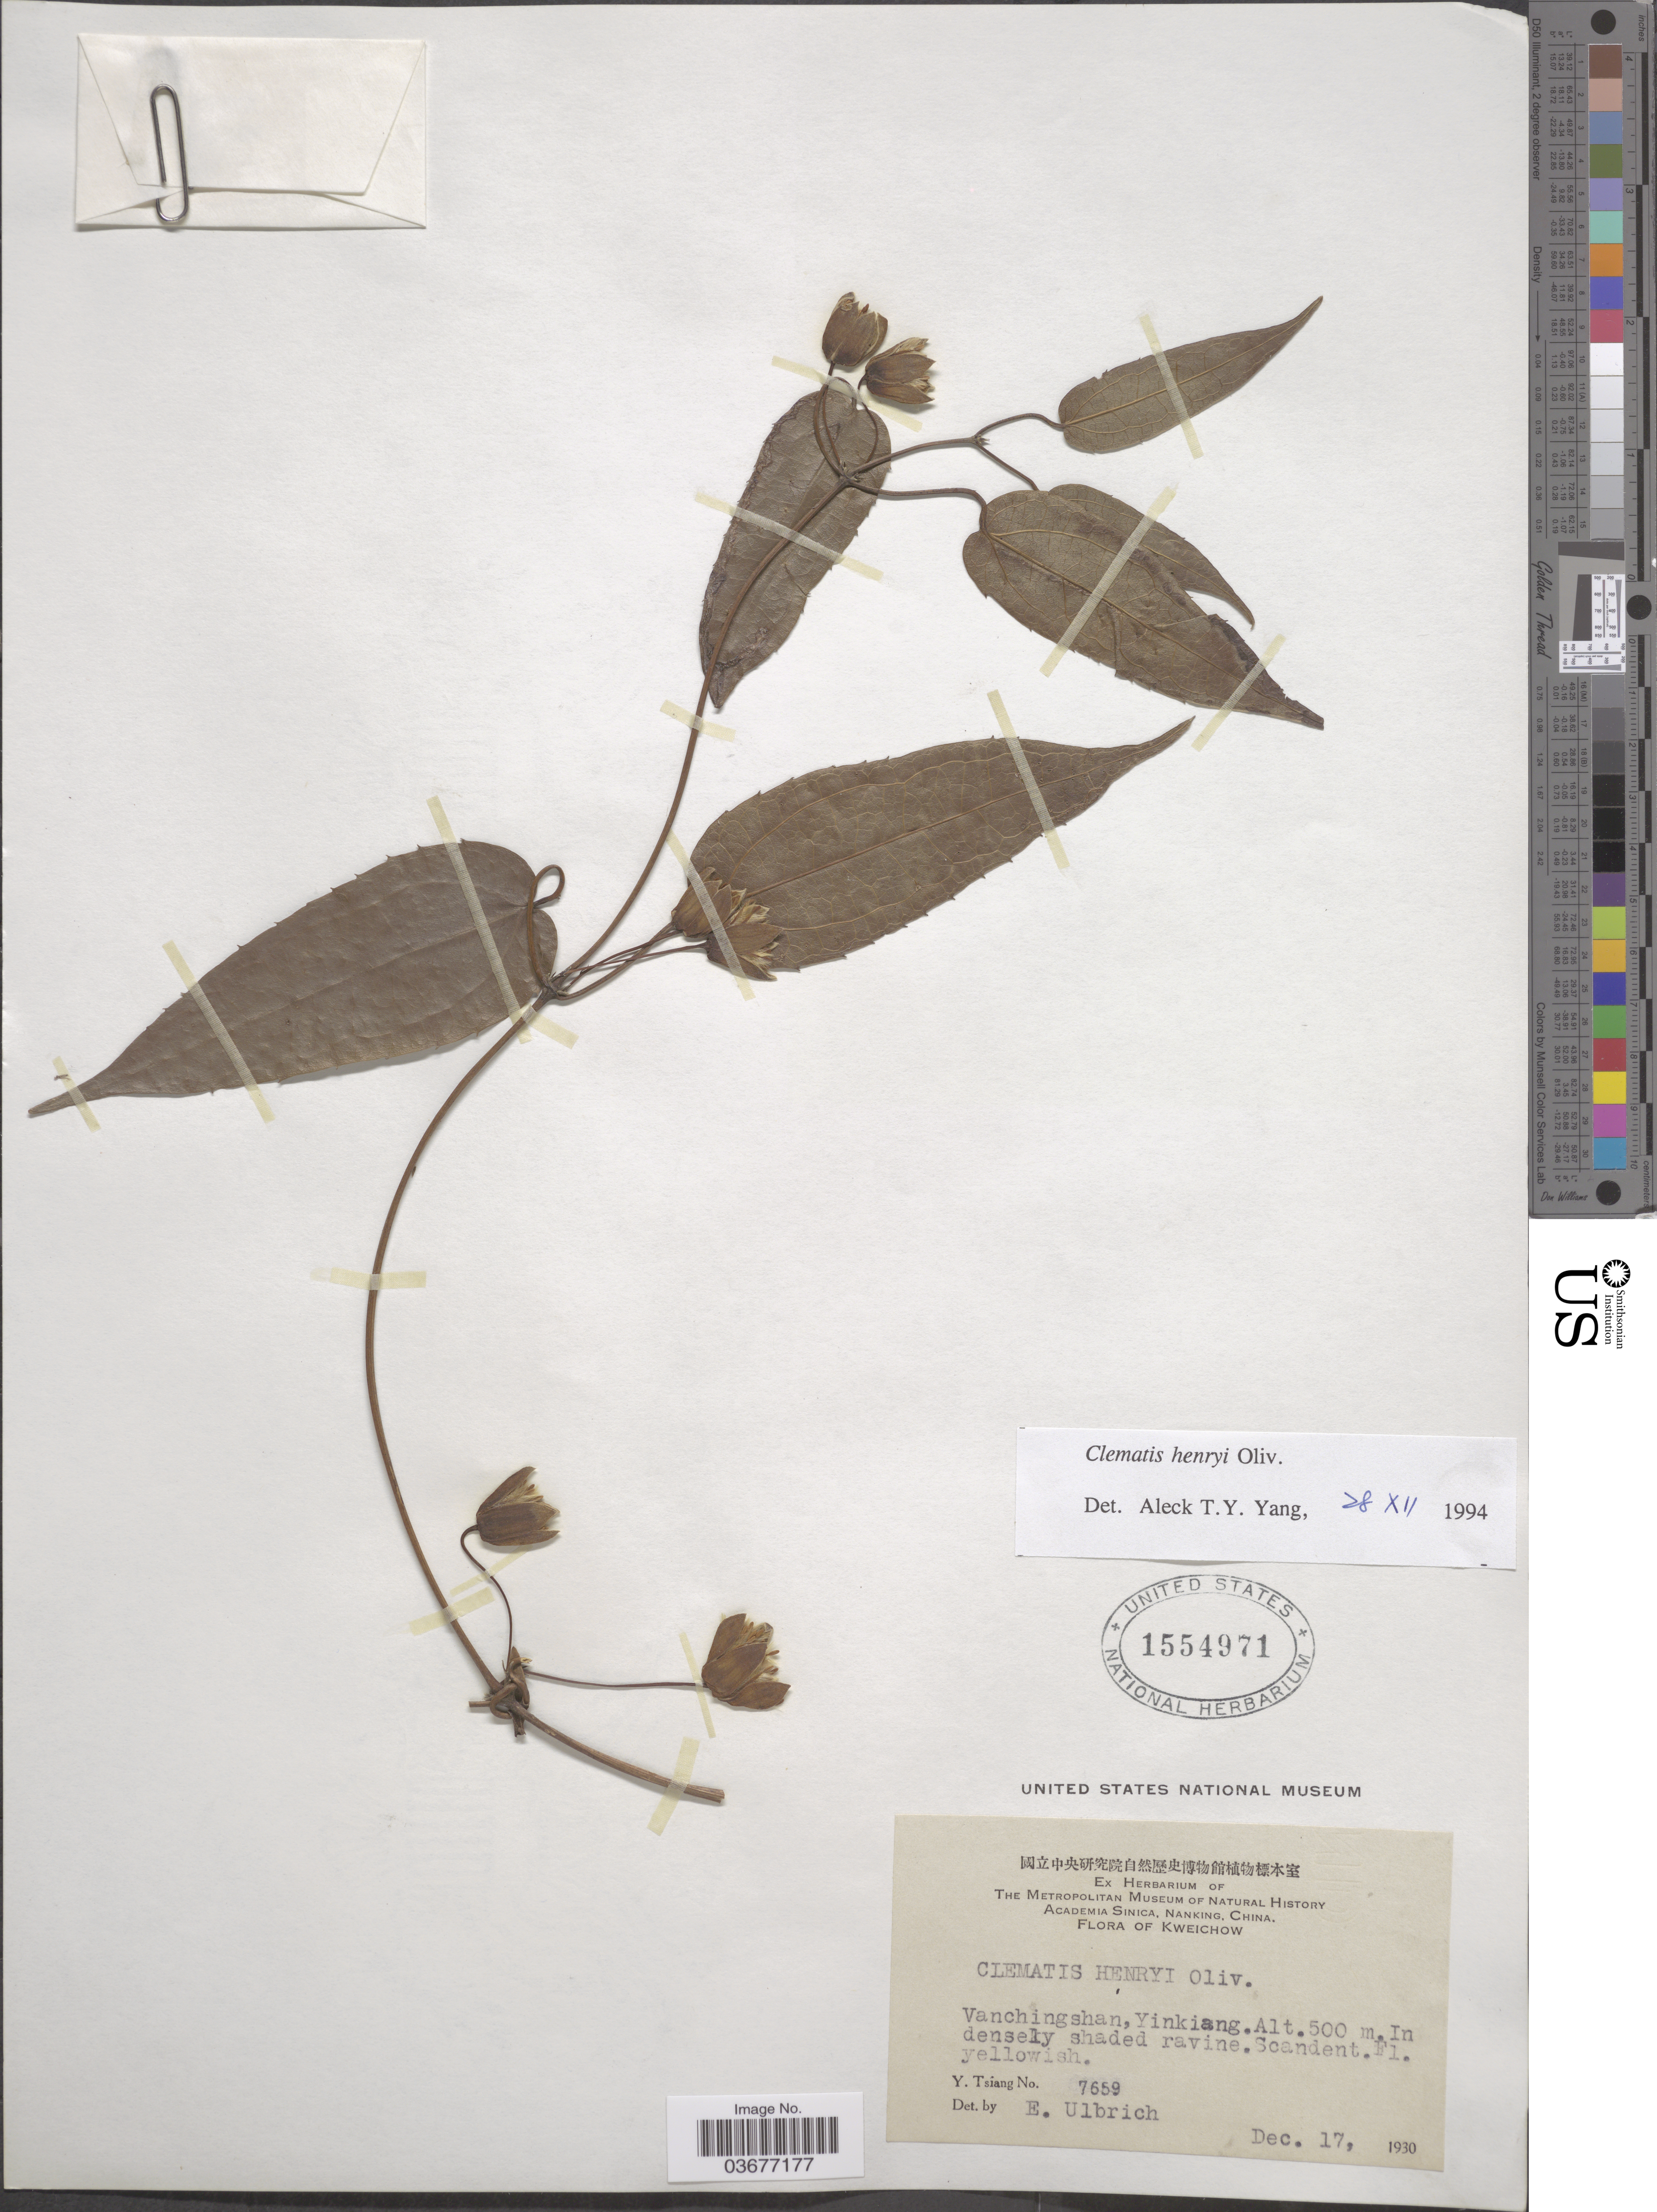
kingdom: Plantae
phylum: Tracheophyta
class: Magnoliopsida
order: Ranunculales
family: Ranunculaceae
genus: Clematis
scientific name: Clematis henryi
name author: Oliv.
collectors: Y. Tsiang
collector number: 7659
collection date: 1930-12-17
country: China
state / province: Guizhou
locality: Kweichow. Vanchingshan, Yinkiang.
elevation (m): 500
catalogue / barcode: US 1554971